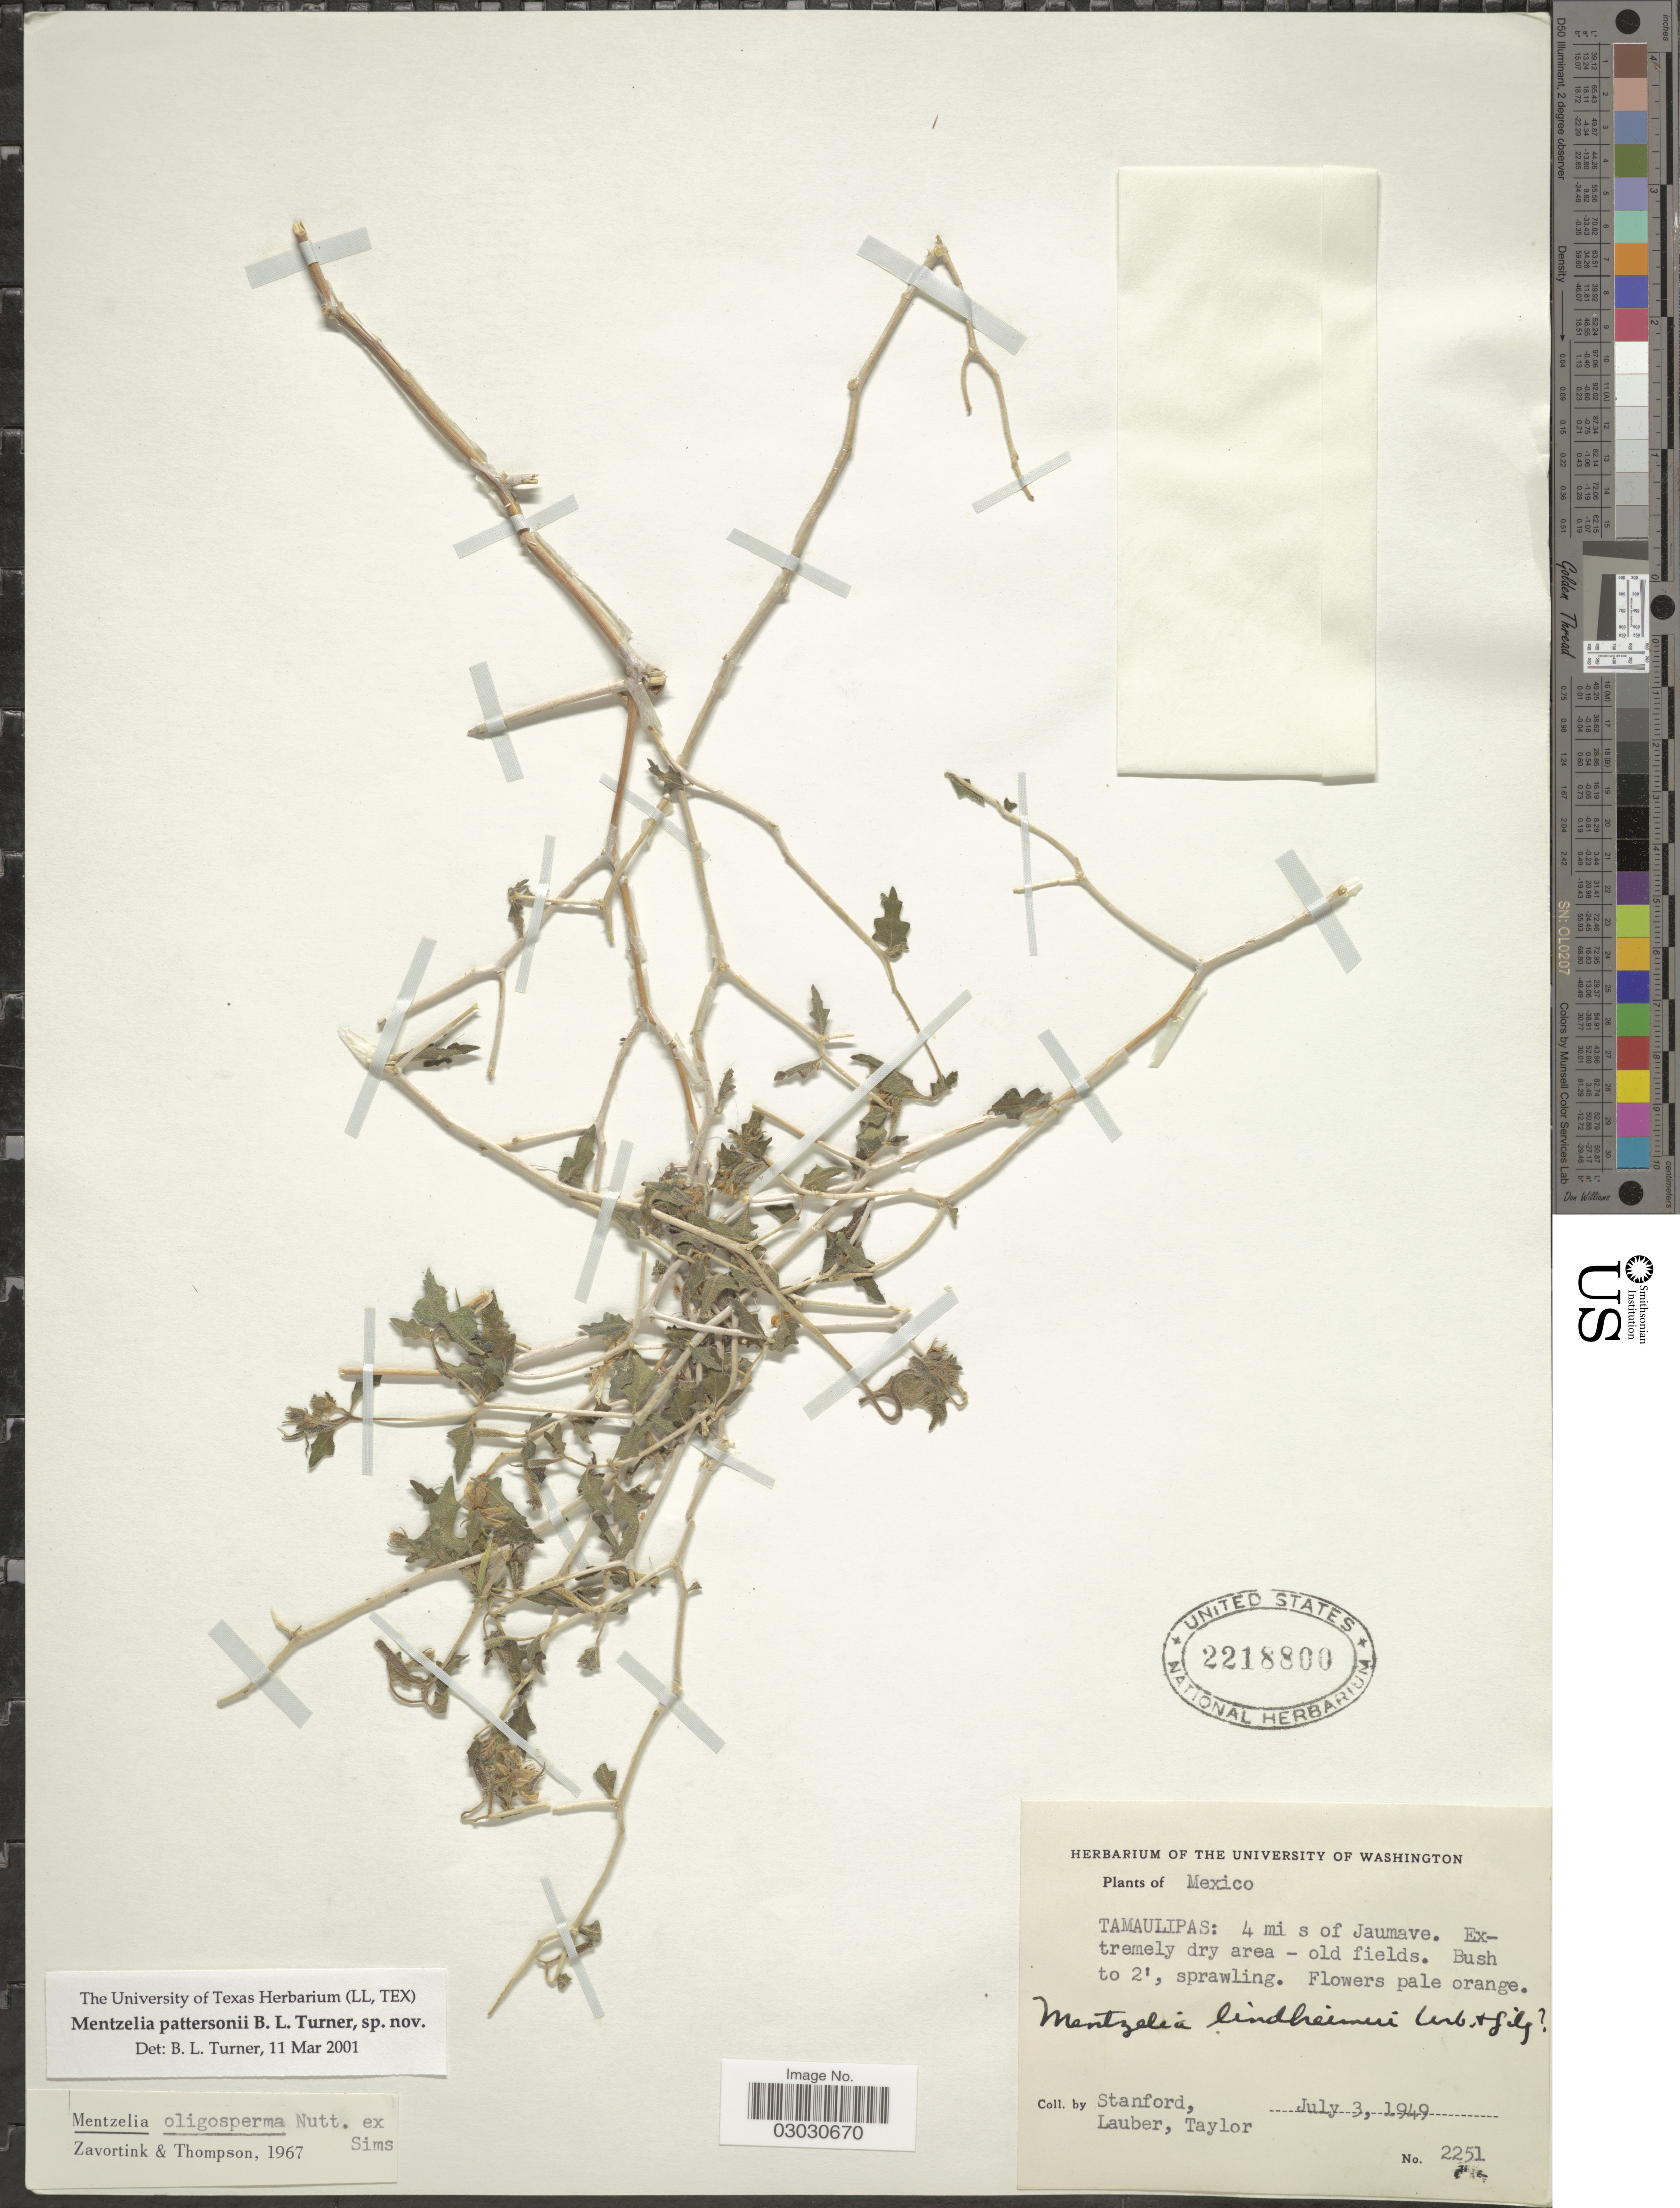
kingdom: Plantae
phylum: Tracheophyta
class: Magnoliopsida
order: Cornales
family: Loasaceae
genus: Mentzelia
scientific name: Mentzelia pattersonii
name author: B.L. Turner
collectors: -. Stanford, Lauber, -- & -- Taylor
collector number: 2251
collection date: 1949-07-03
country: Mexico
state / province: Tamaulipas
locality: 4 mi s of Jaumave.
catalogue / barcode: US 2218800